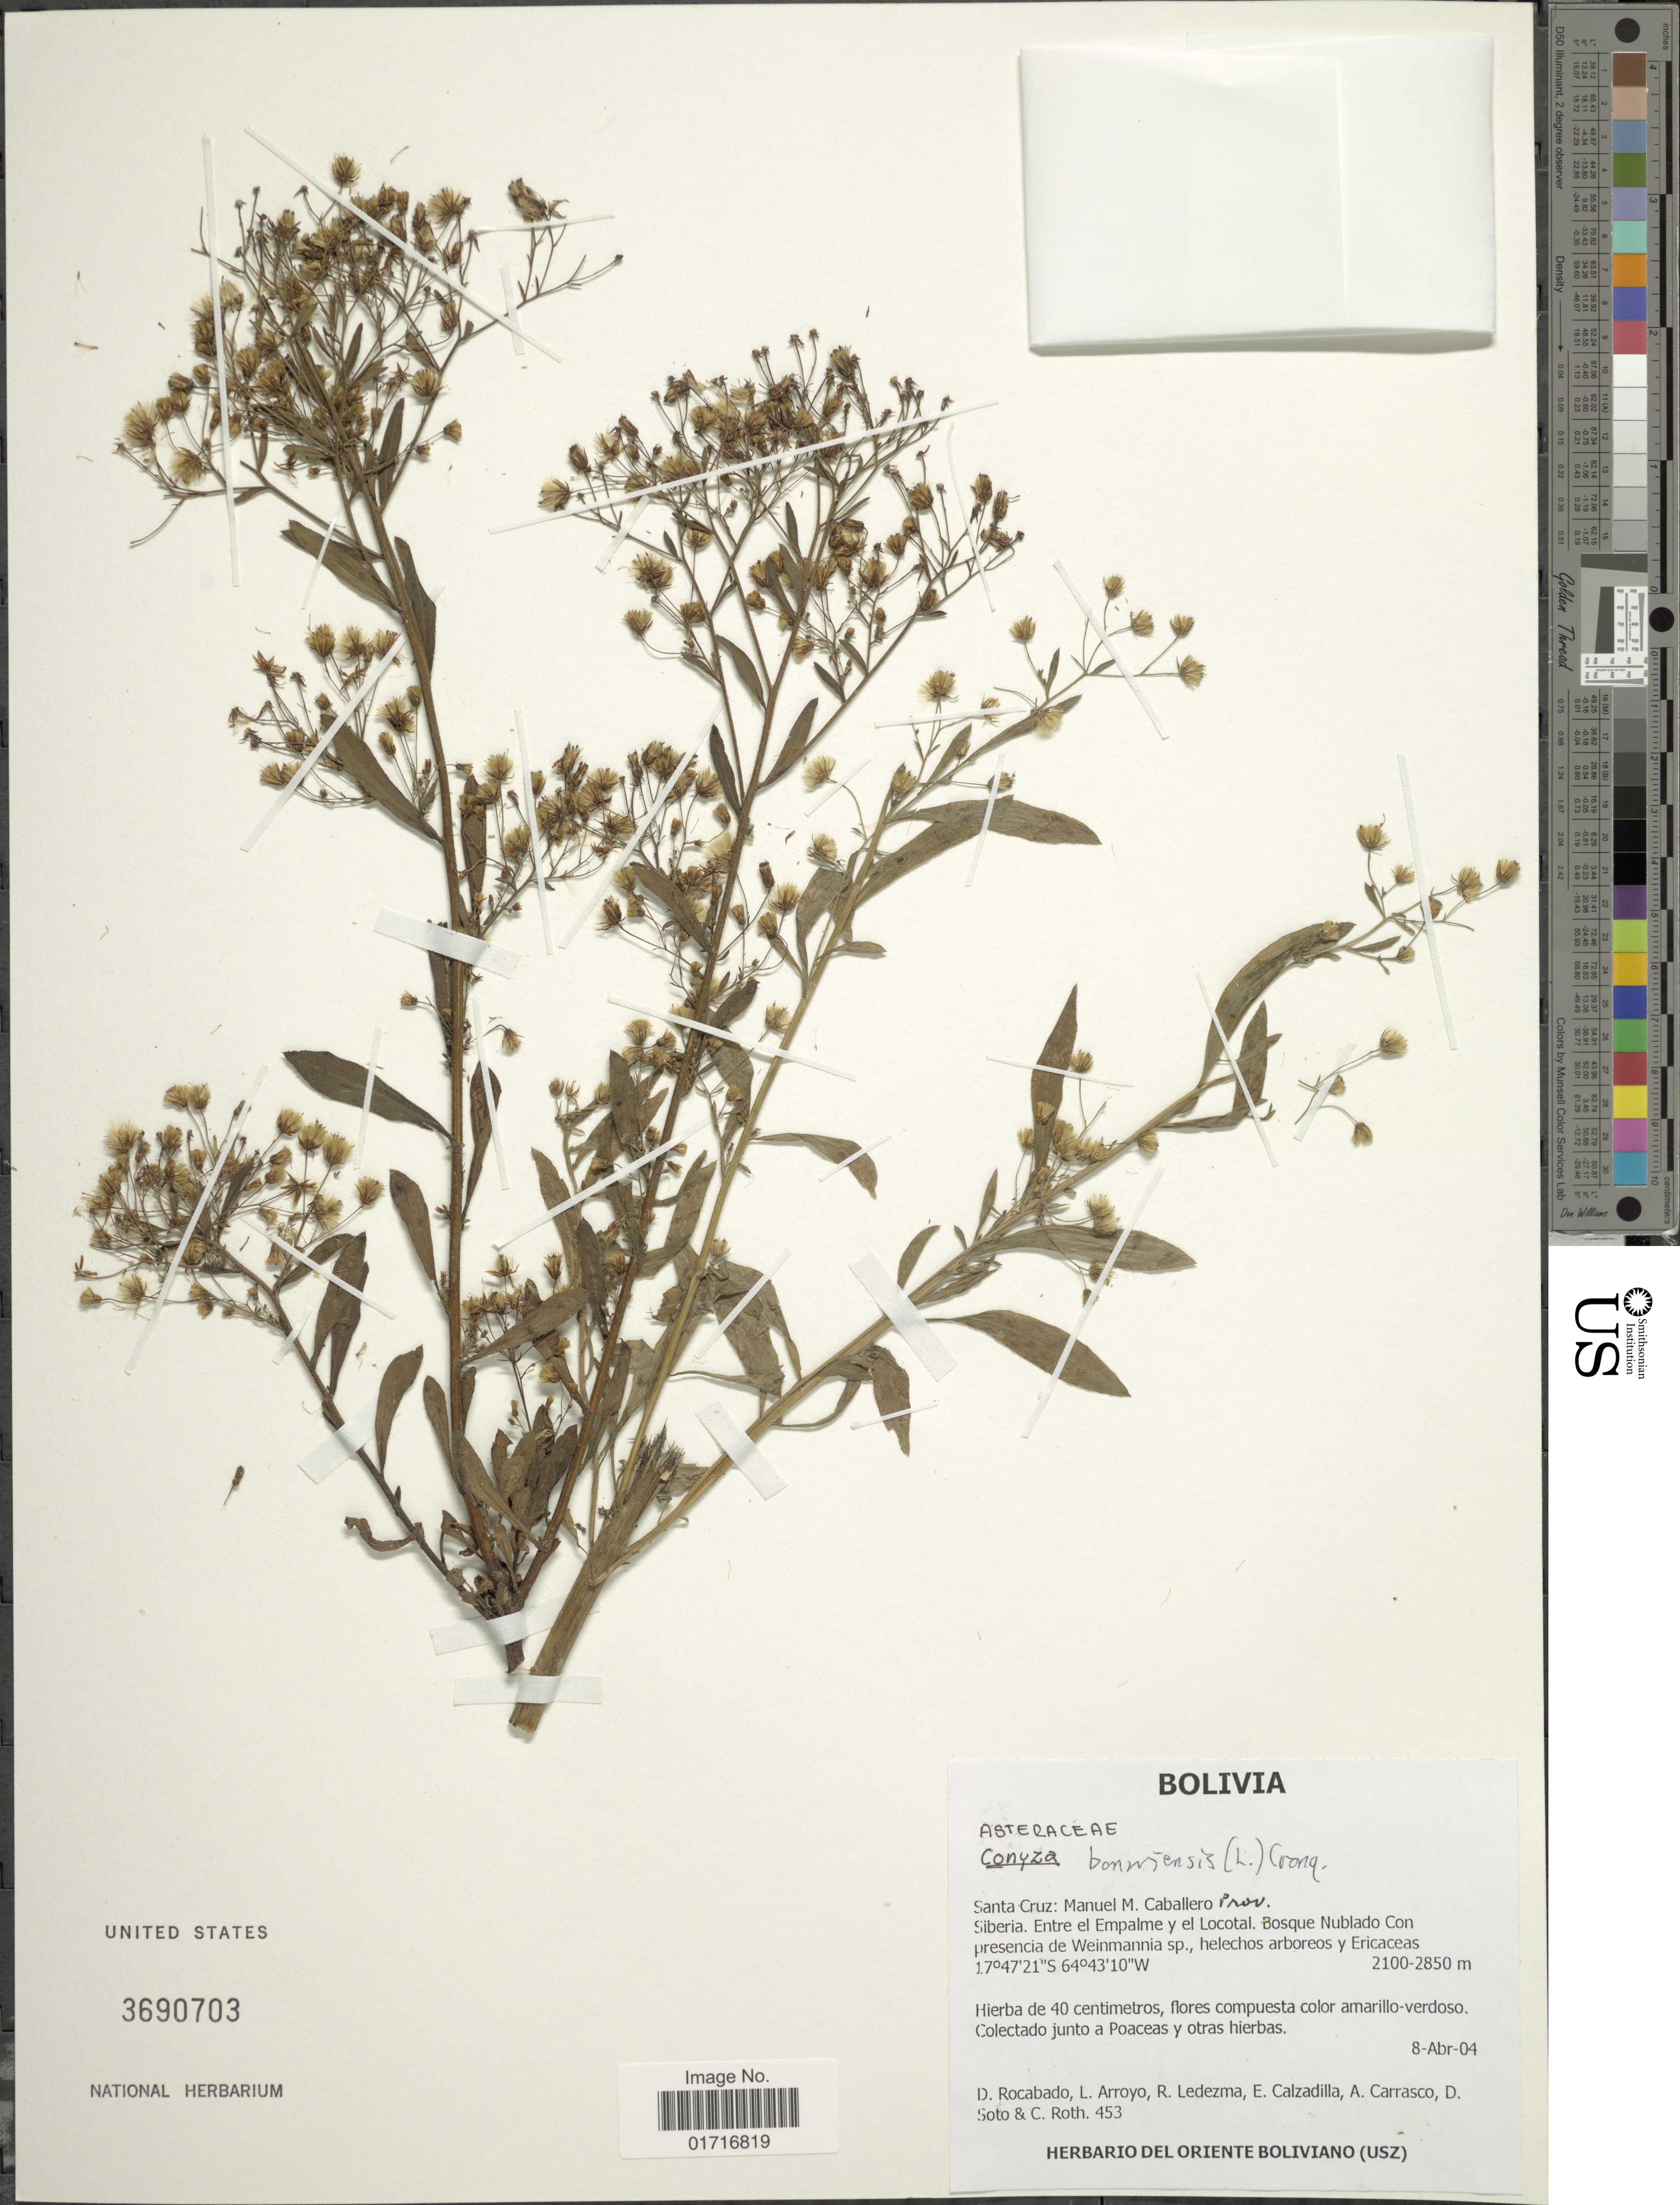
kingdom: Plantae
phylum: Tracheophyta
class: Magnoliopsida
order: Asterales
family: Asteraceae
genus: Conyza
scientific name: Conyza bonariensis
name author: (L.) Cronq.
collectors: D. Rocabado, L. Arroyo, R. Ledezma, E. Calzadilla & et al.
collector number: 453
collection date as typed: Transcribed d/m/y: 8/4/4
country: Bolivia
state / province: Santa Cruz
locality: Santa Cruz: Manuel M. Caballero Prov. Siberia. Entre el Empalme y el Locotal.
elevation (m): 2100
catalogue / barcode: US 3690703